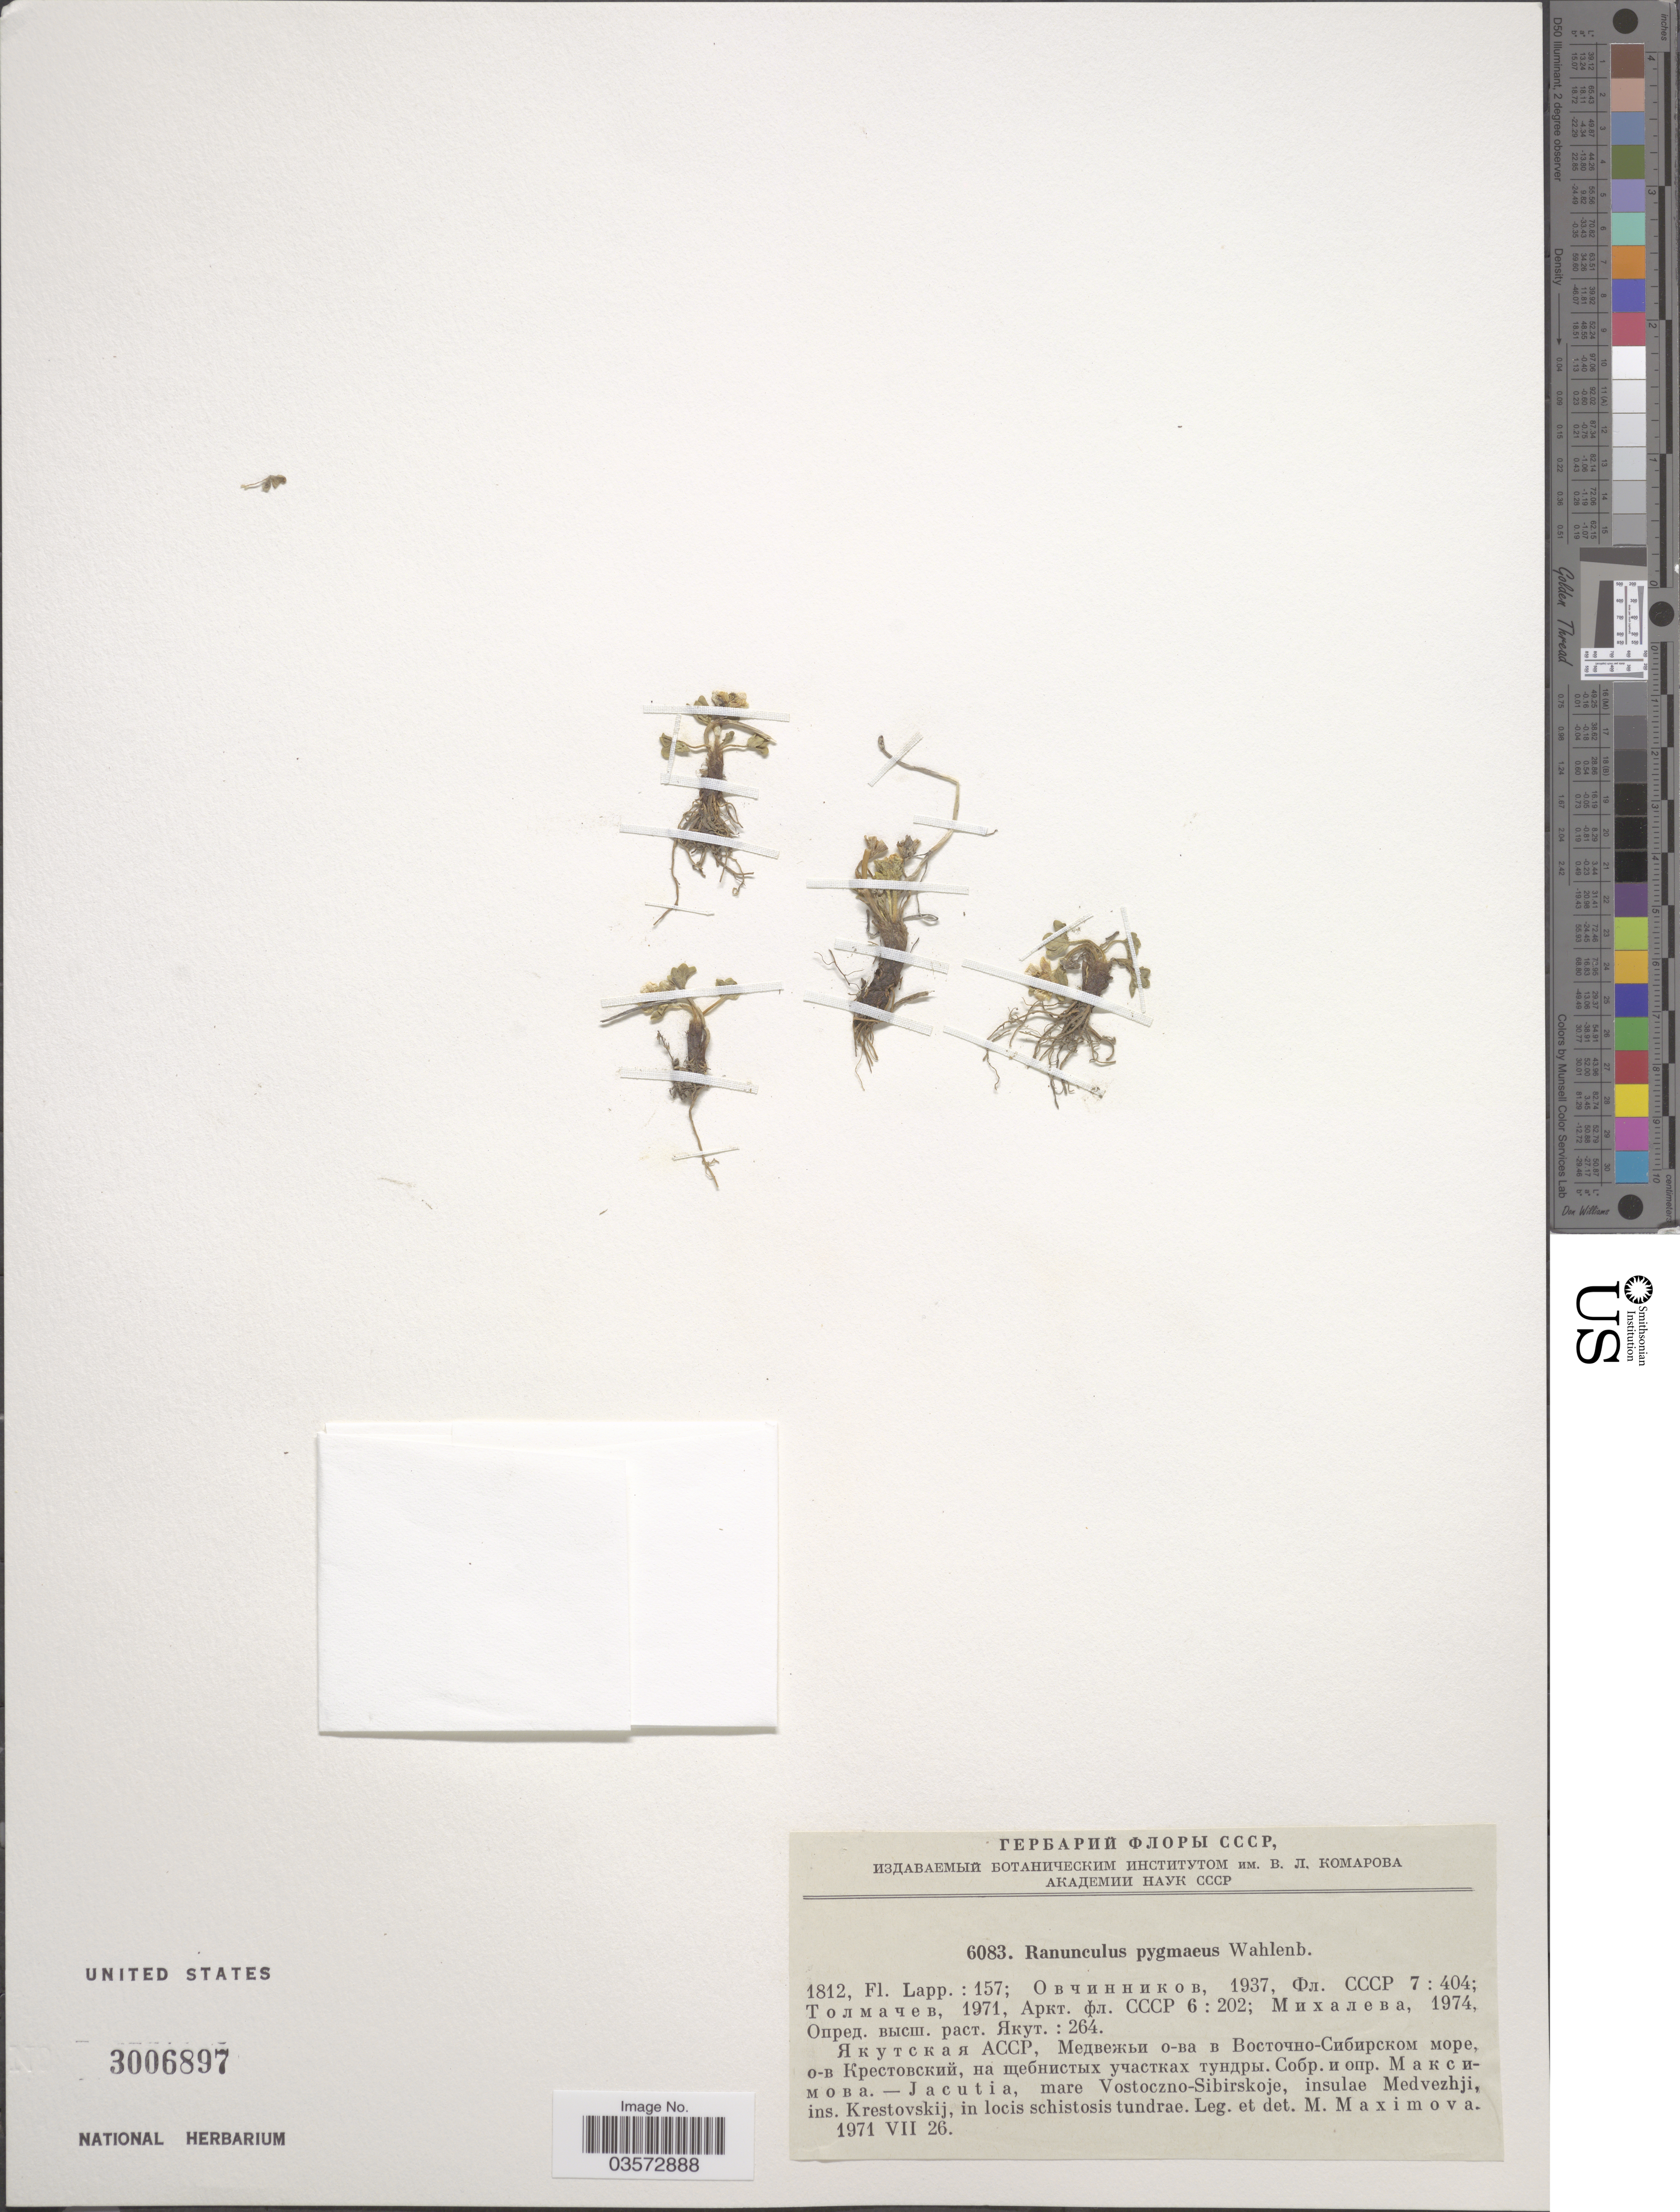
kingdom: Plantae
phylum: Tracheophyta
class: Magnoliopsida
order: Ranunculales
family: Ranunculaceae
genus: Ranunculus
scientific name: Ranunculus pygmaeus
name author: Wahlenb.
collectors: M. Maximova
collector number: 6083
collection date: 1971-07-26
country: Russian Federation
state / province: Sakha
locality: Jacutia, mare Vostoczno-Sibirskoje, insulae Medvezhji, ins. Krestovskij.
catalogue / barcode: US 3006897